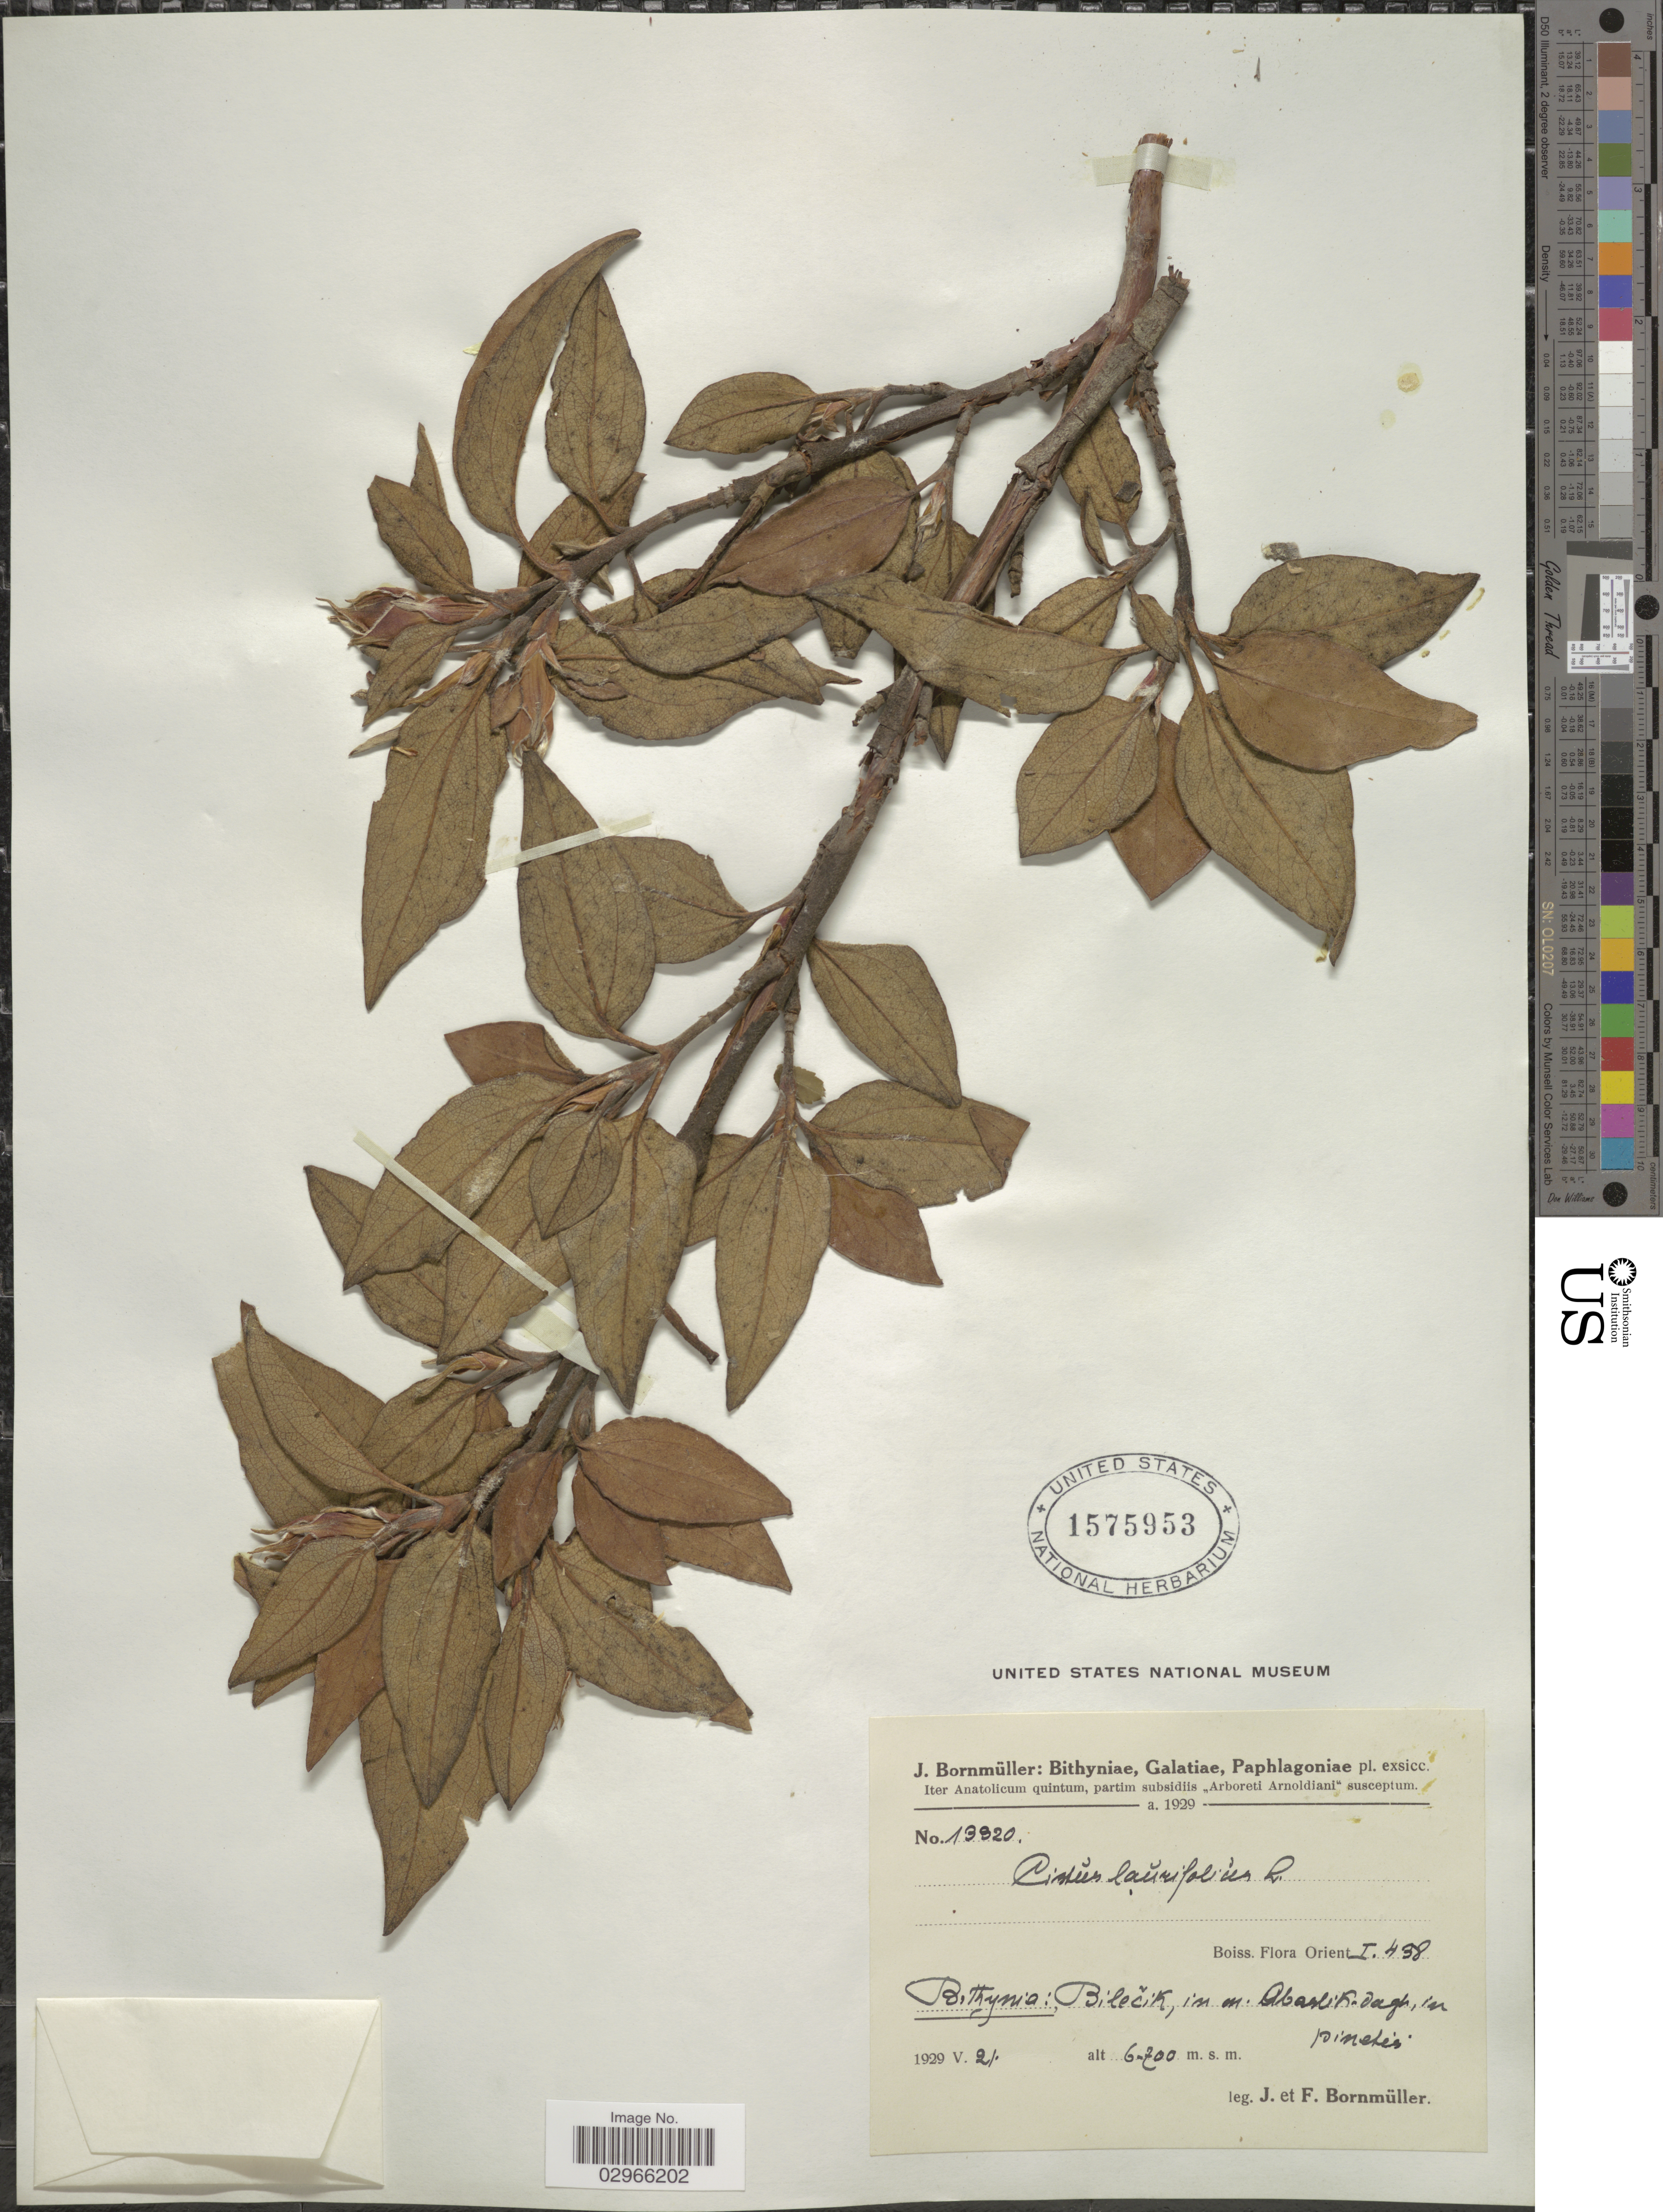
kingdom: Plantae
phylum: Tracheophyta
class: Magnoliopsida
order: Malvales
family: Cistaceae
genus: Cistus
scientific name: Cistus laurifolius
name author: L.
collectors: J. Bornmüller & F. Bornmüller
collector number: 13320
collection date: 1929-05-21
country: Turkey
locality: Bithynia: Bilecik, in on. Abaslikadagh, in penetis.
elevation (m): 600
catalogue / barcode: US 1575953